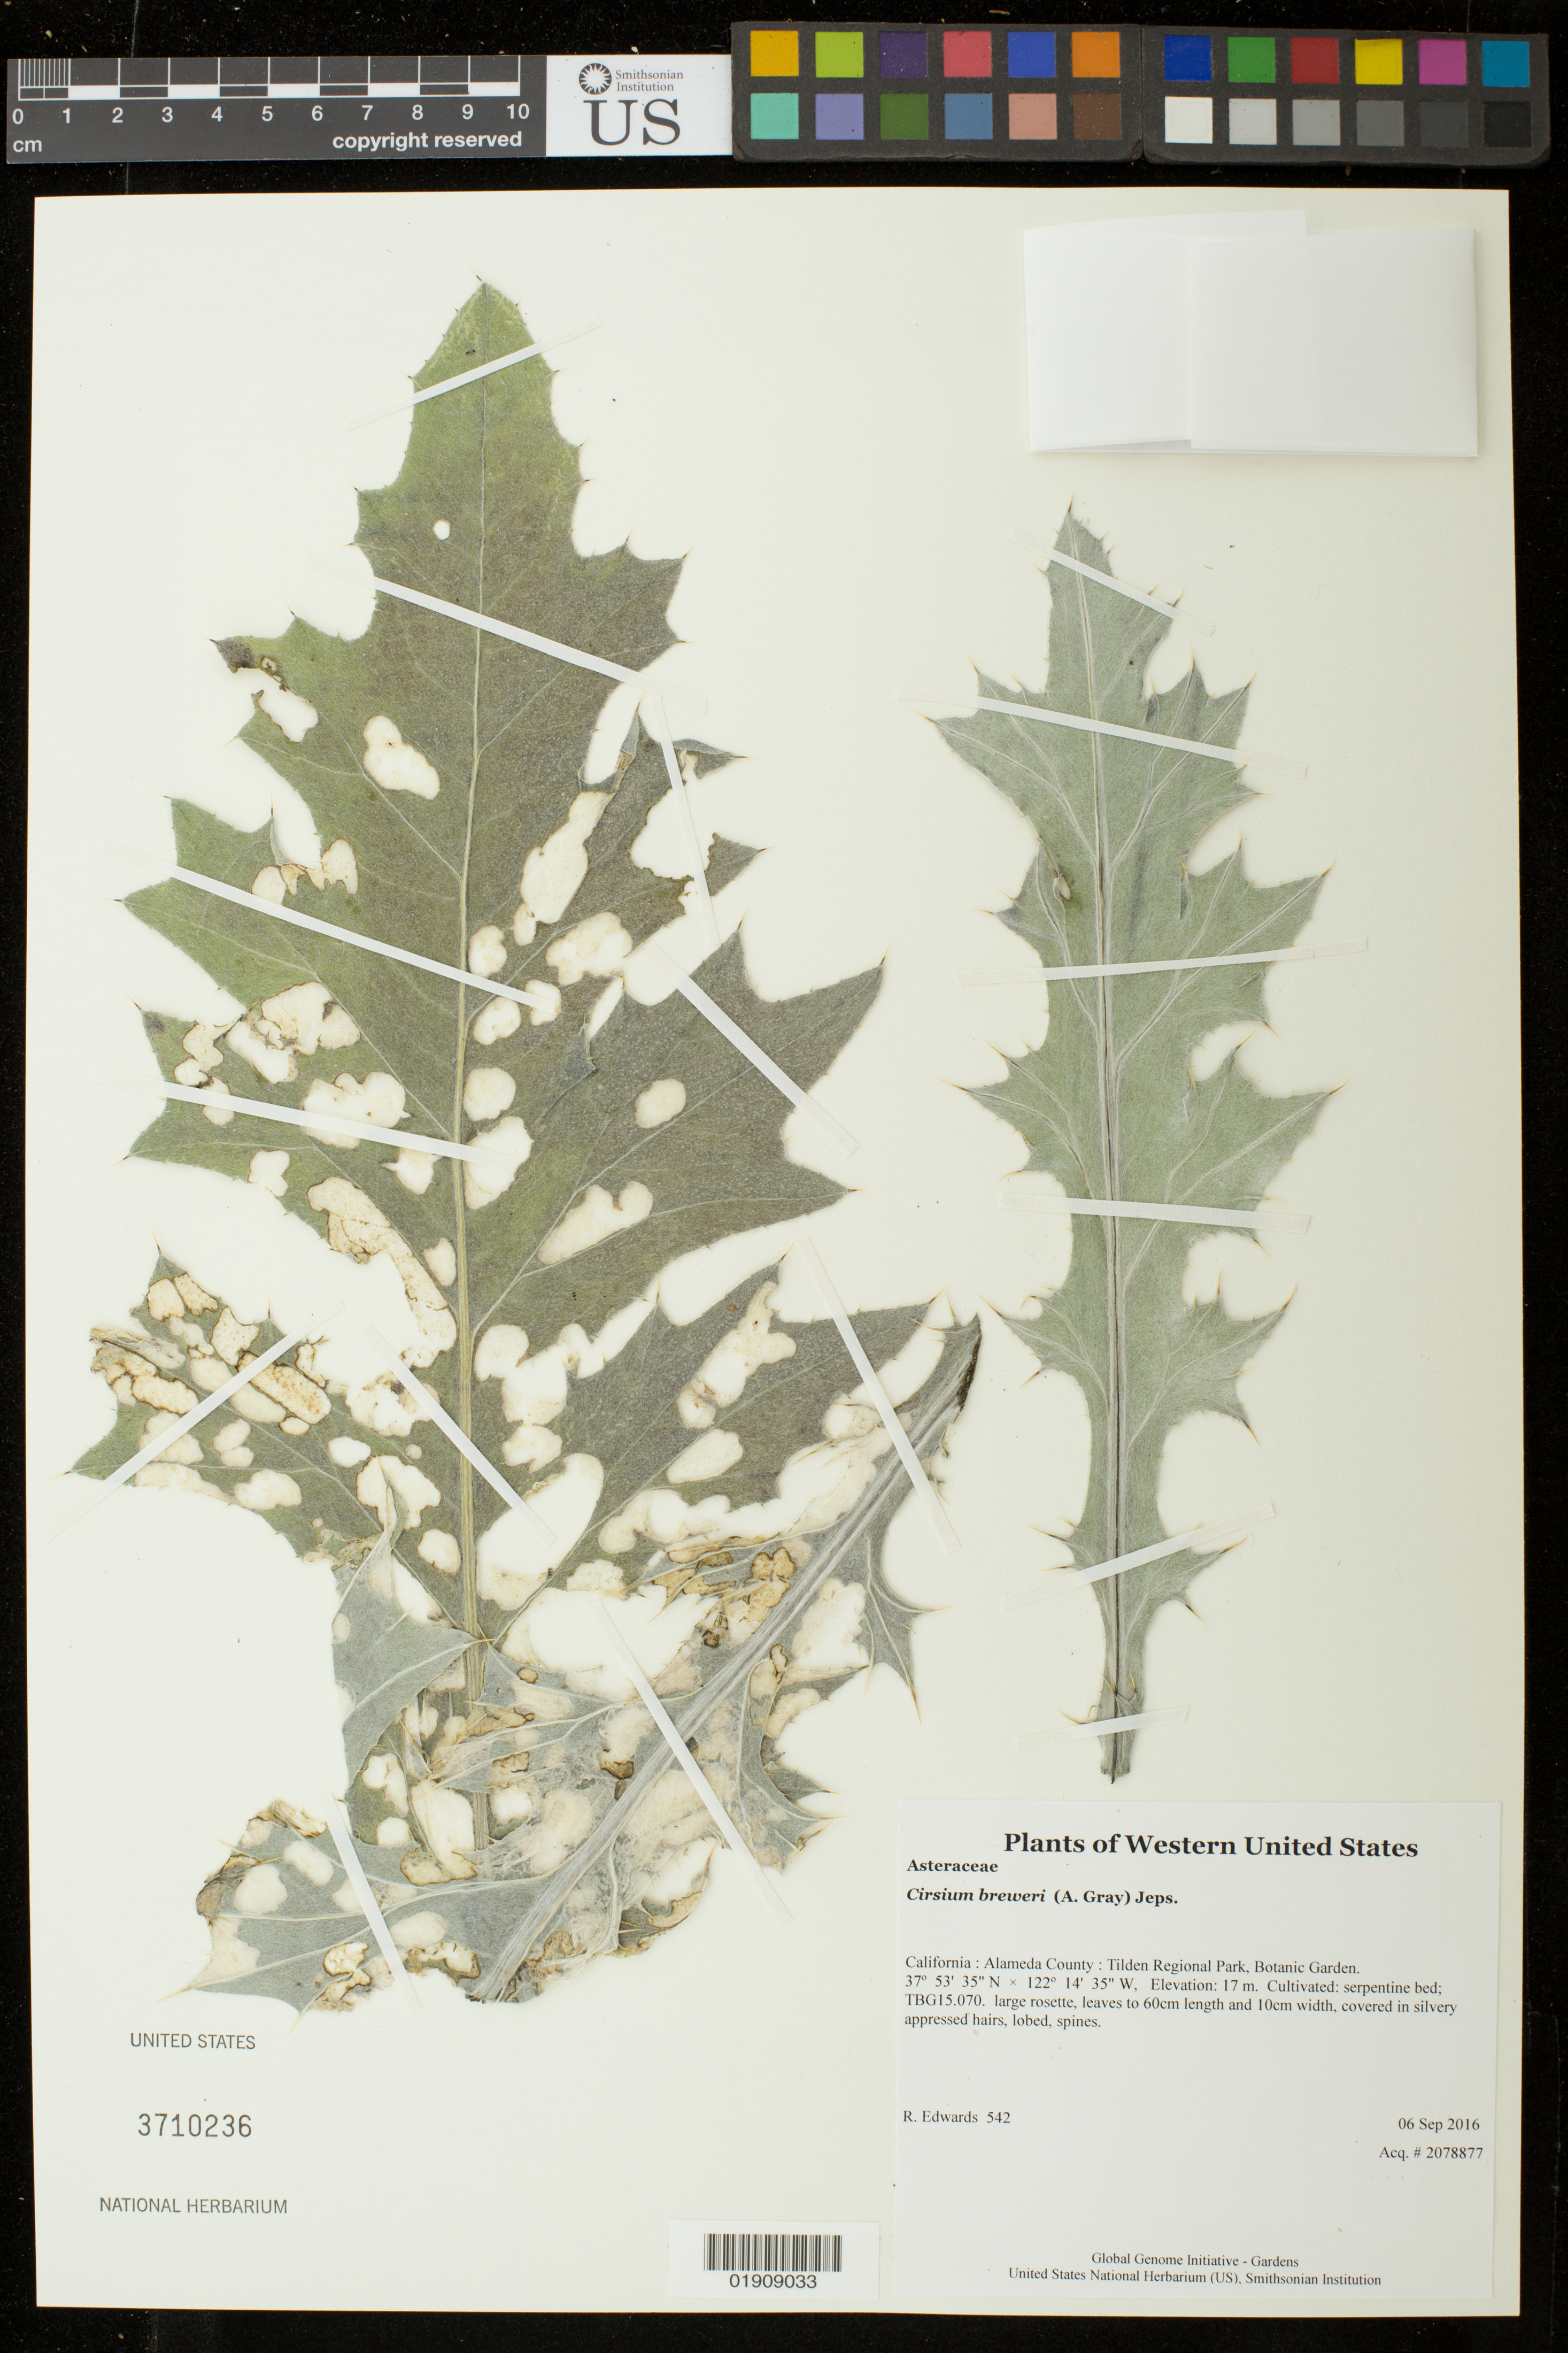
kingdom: Plantae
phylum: Tracheophyta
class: Magnoliopsida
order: Asterales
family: Asteraceae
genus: Cirsium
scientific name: Cirsium douglasii var. breweri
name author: (A. Gray) D.J. Keil & C.E. Turner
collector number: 542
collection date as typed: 6 September 2016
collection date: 2016-09-06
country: United States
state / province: California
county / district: Alameda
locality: Tilden Regional Park, Botanic Garden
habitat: Cultivated: serpentine bed; TBG15.070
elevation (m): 16.9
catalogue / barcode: US 3710236